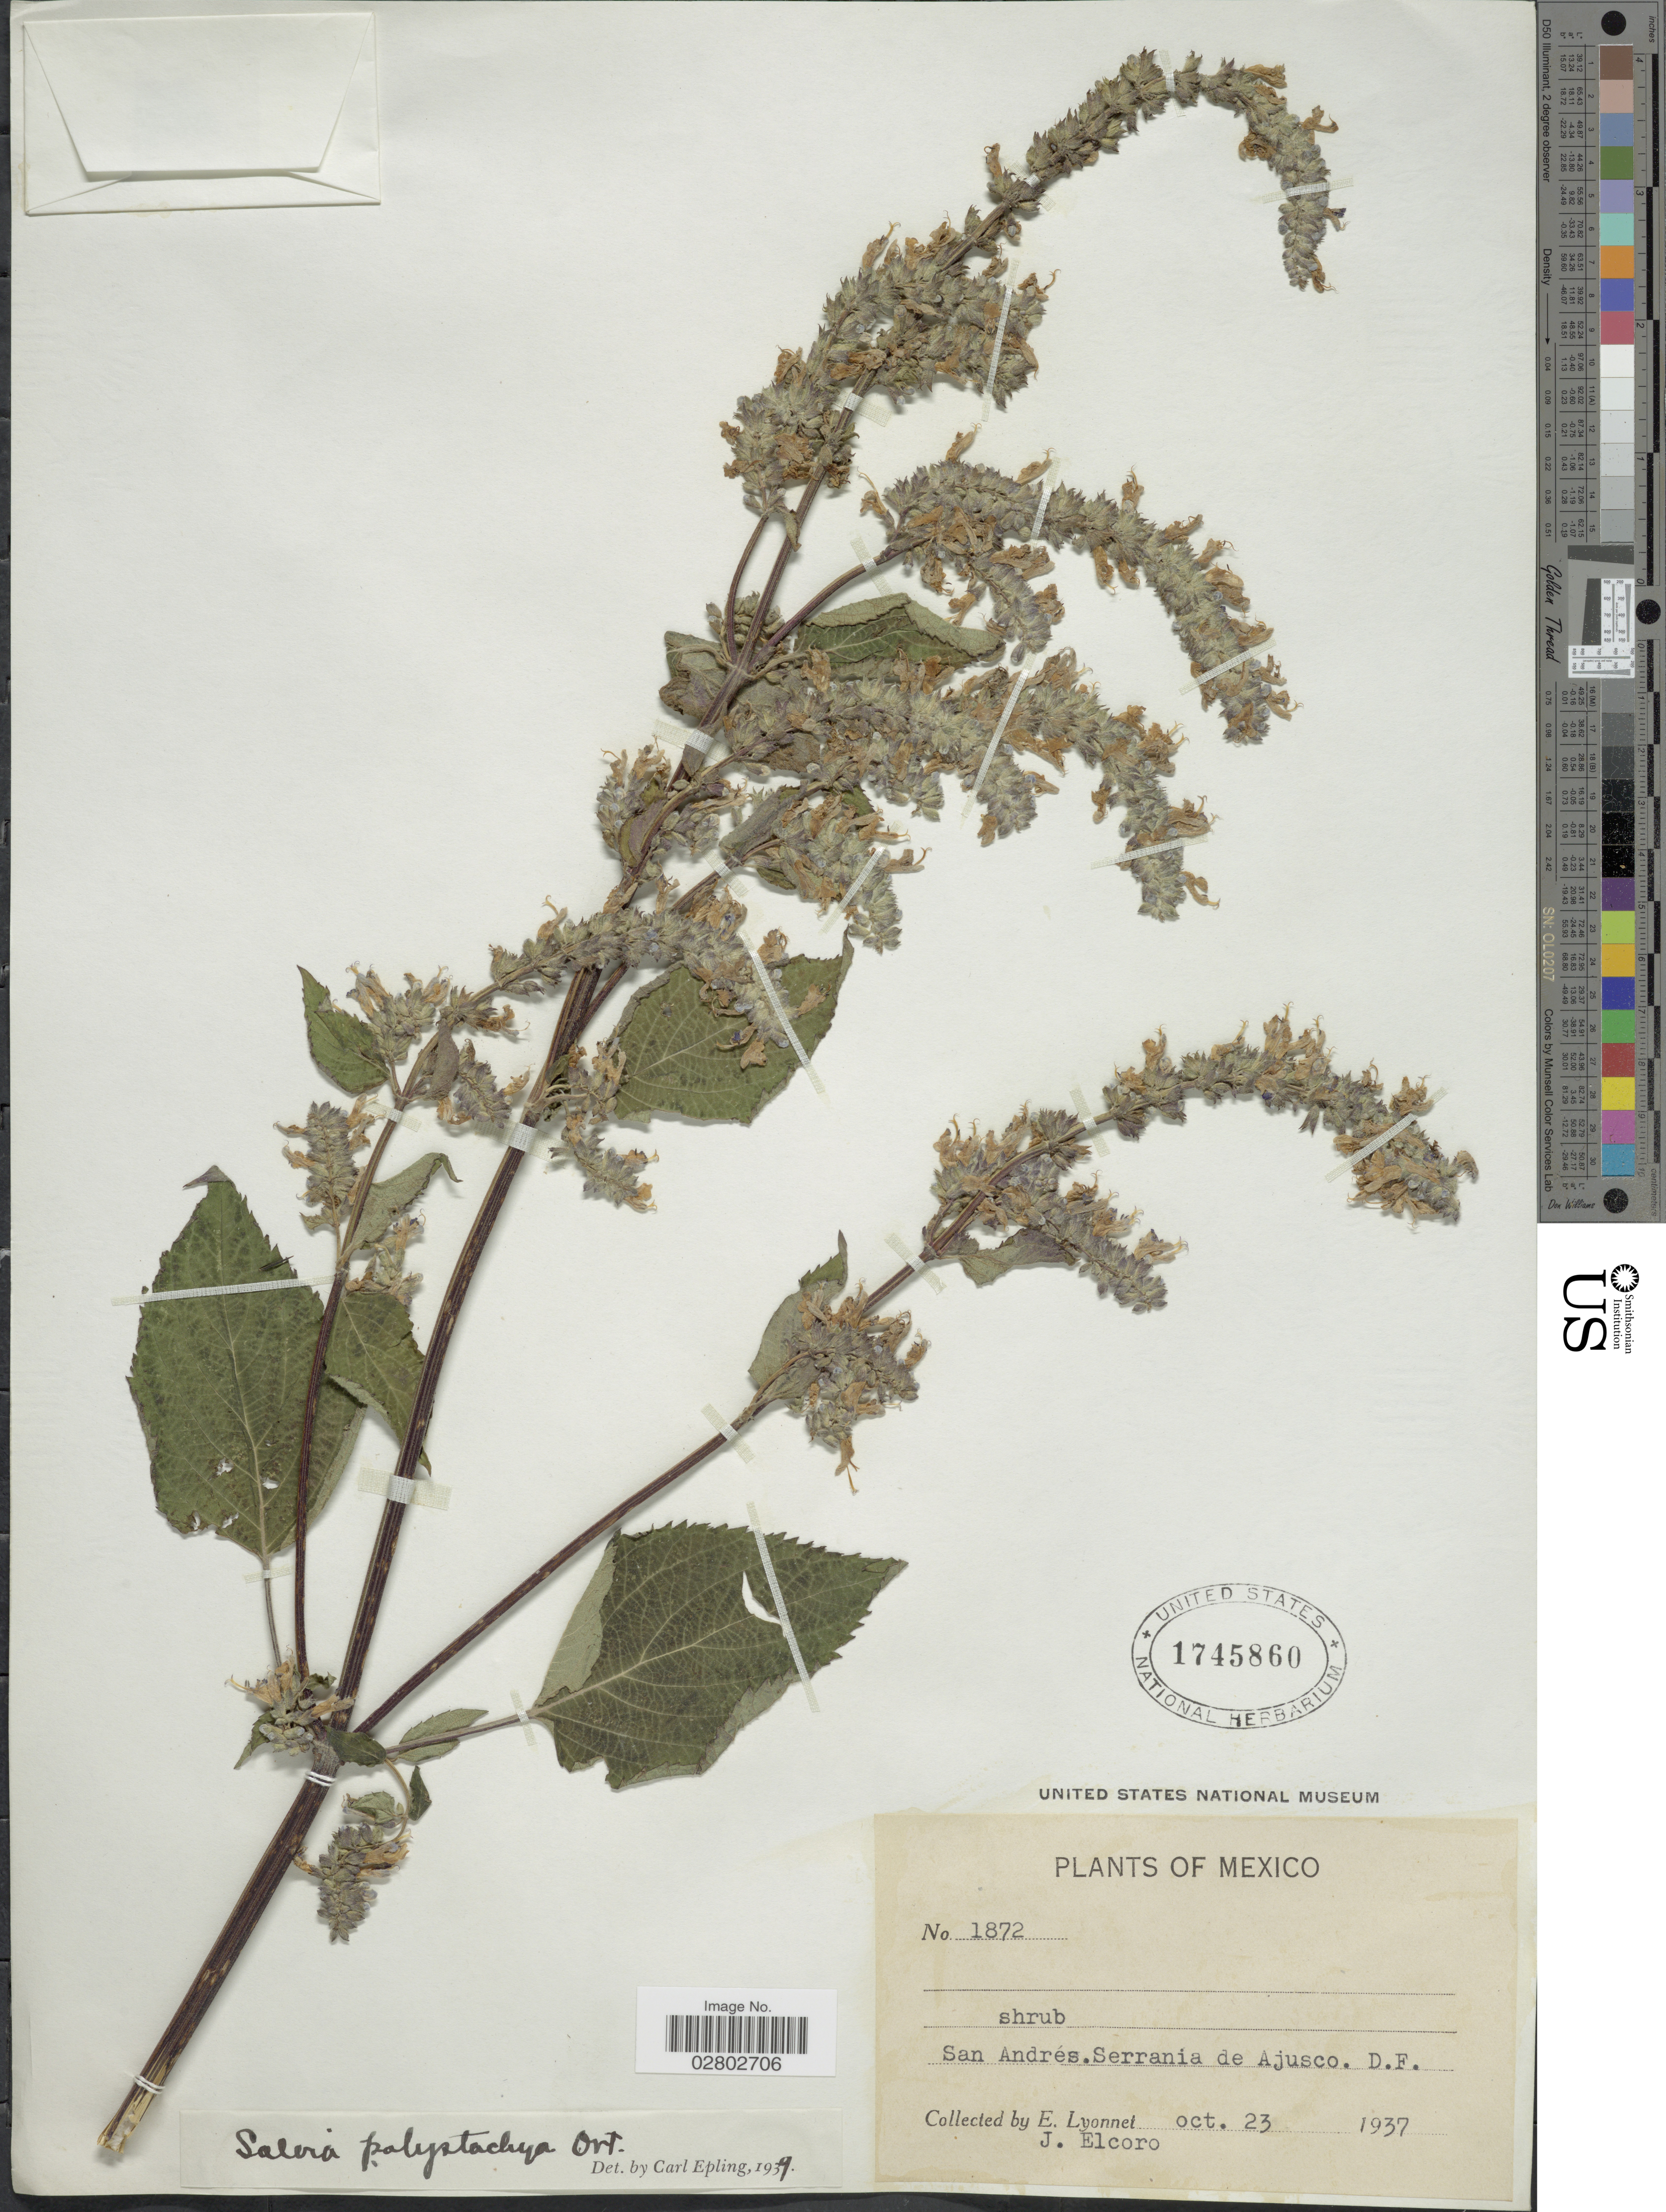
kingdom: Plantae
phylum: Tracheophyta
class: Magnoliopsida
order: Lamiales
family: Lamiaceae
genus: Salvia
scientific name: Salvia polystachya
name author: Cav.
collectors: E. Lyonnet & J. Elcoro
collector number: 1872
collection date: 1937-10-23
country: Mexico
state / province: Distrito Federal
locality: San Andrés. Serrania de Ajusco.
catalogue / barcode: US 1745860